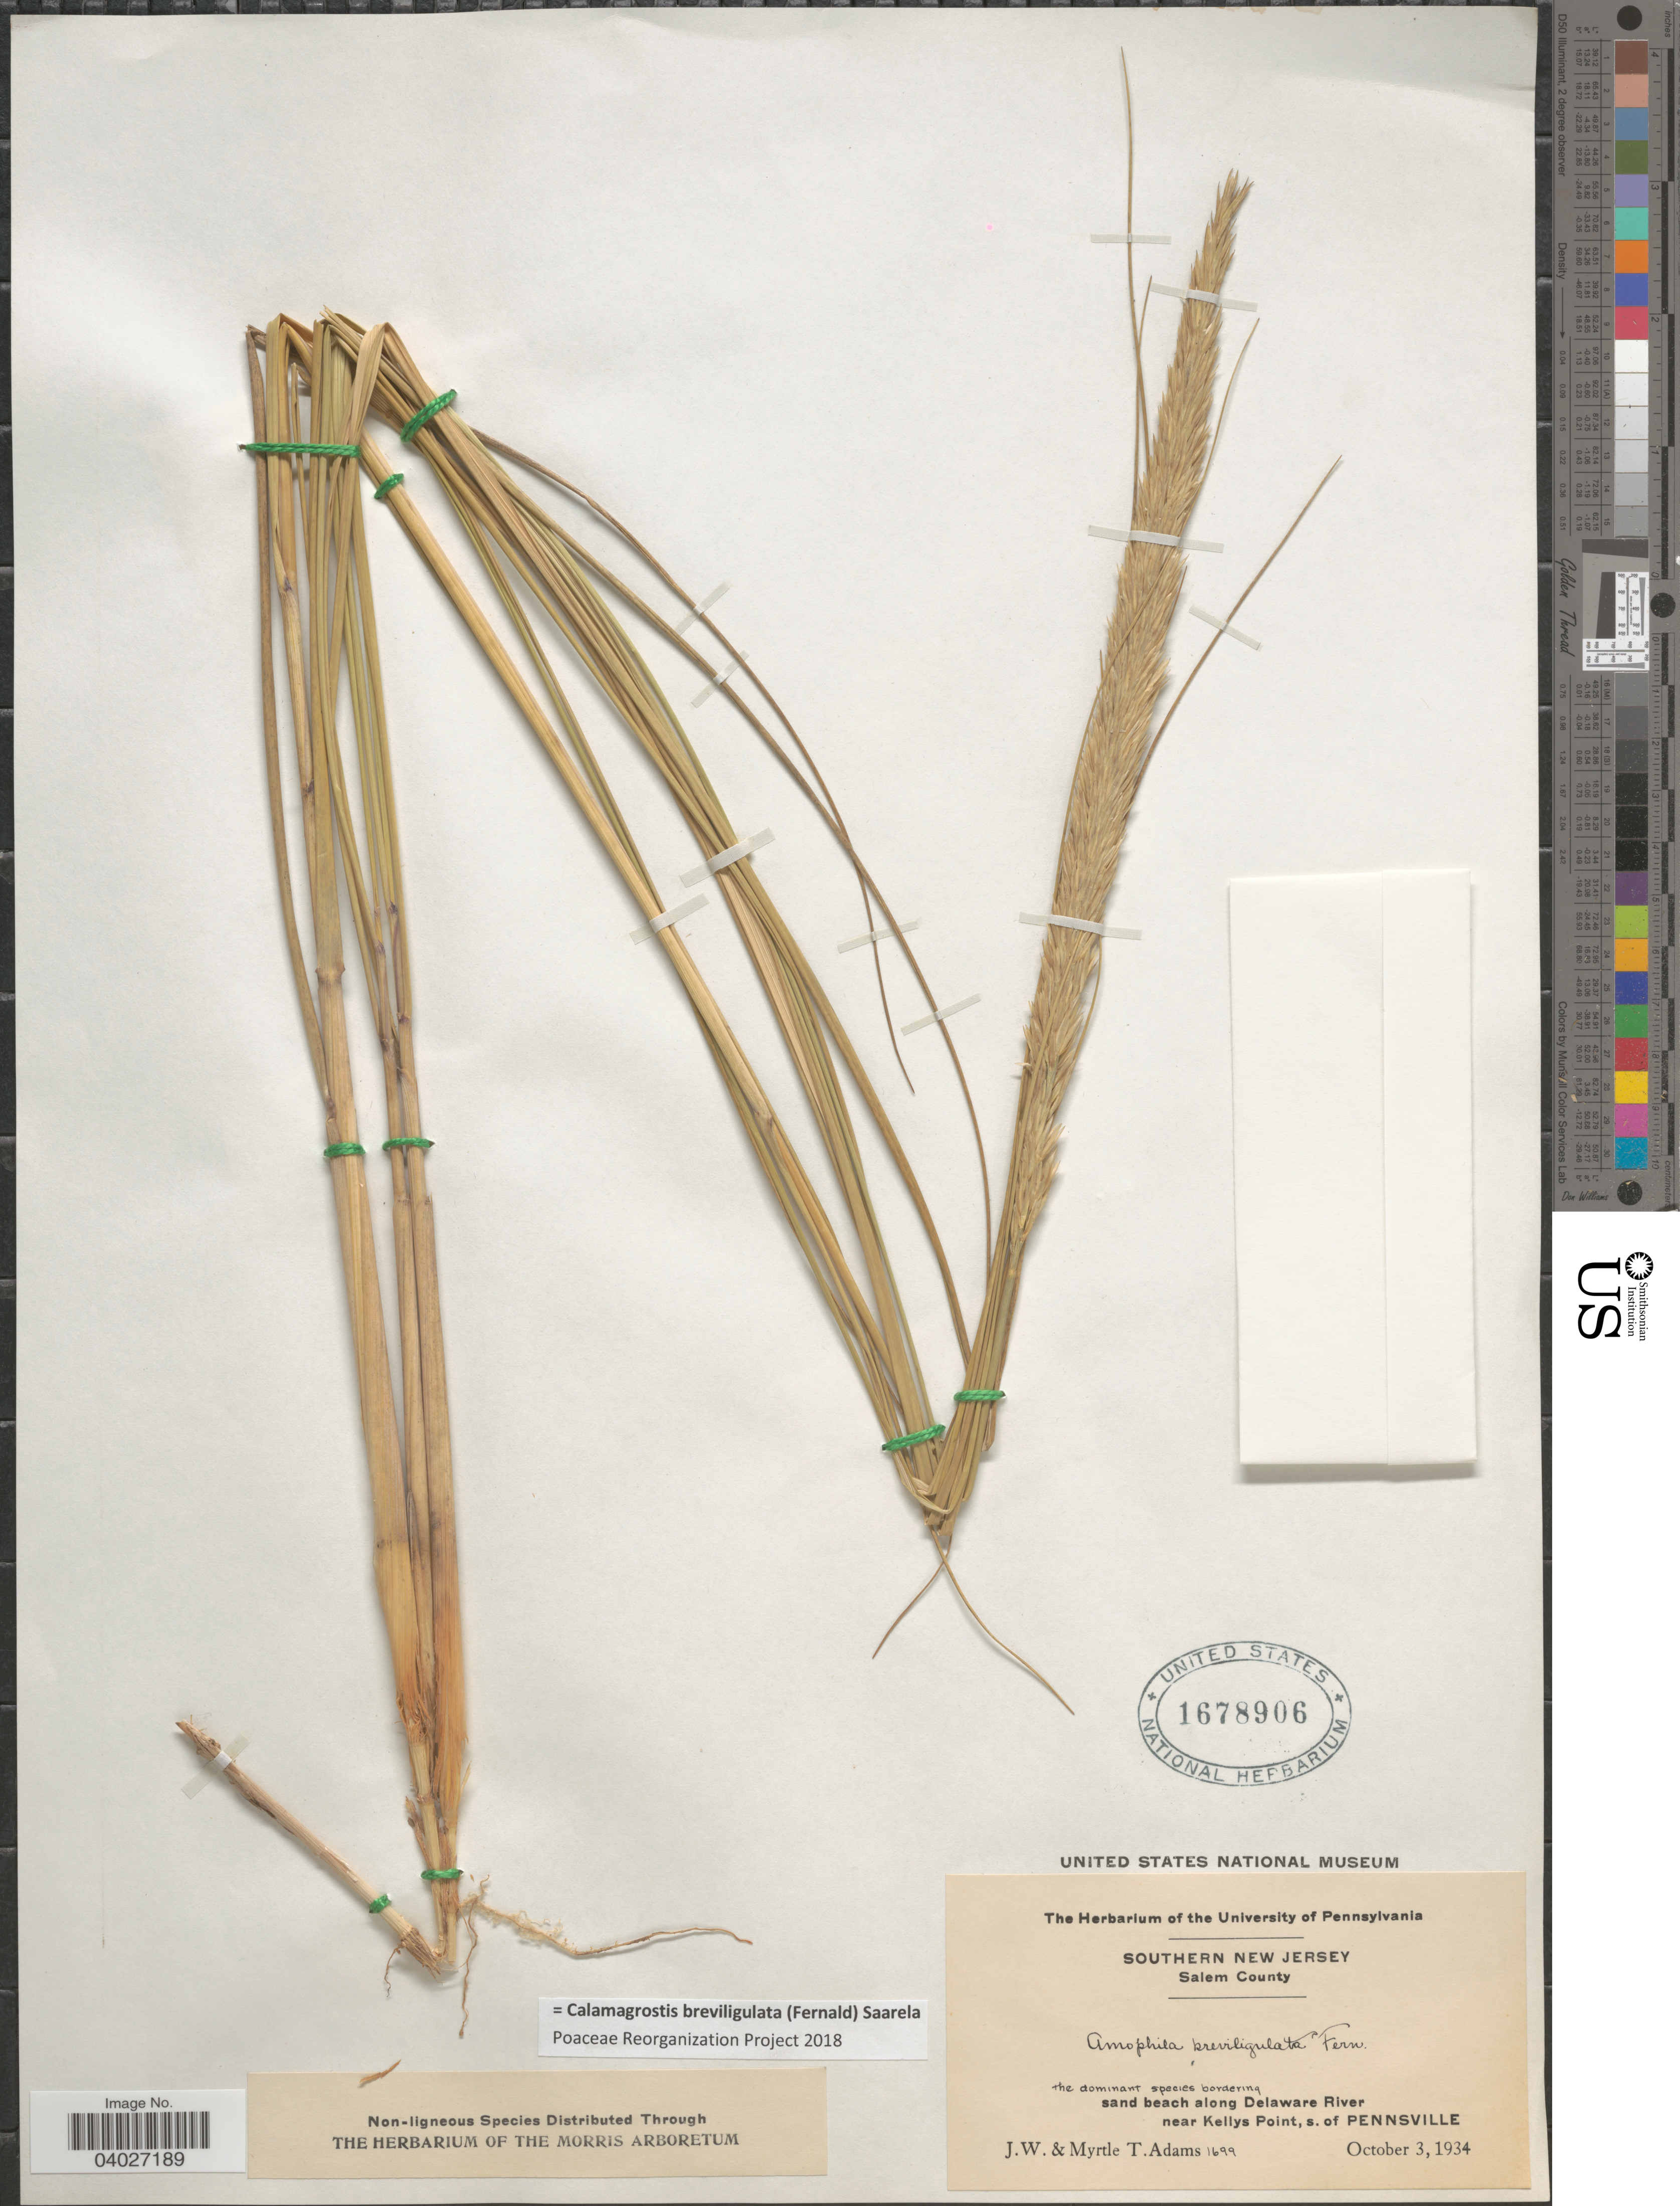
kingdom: Plantae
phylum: Tracheophyta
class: Liliopsida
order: Poales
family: Poaceae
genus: Calamagrostis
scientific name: Calamagrostis breviligulata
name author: (Fernald) Saarela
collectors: J. Adams & M. T. Adams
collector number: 1699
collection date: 1934-10-03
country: United States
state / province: New Jersey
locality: Southern New Jersey. Salem County. Sand beach along Delaware River near Kellys Point, s. of Pennsville.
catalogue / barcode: US 1678906